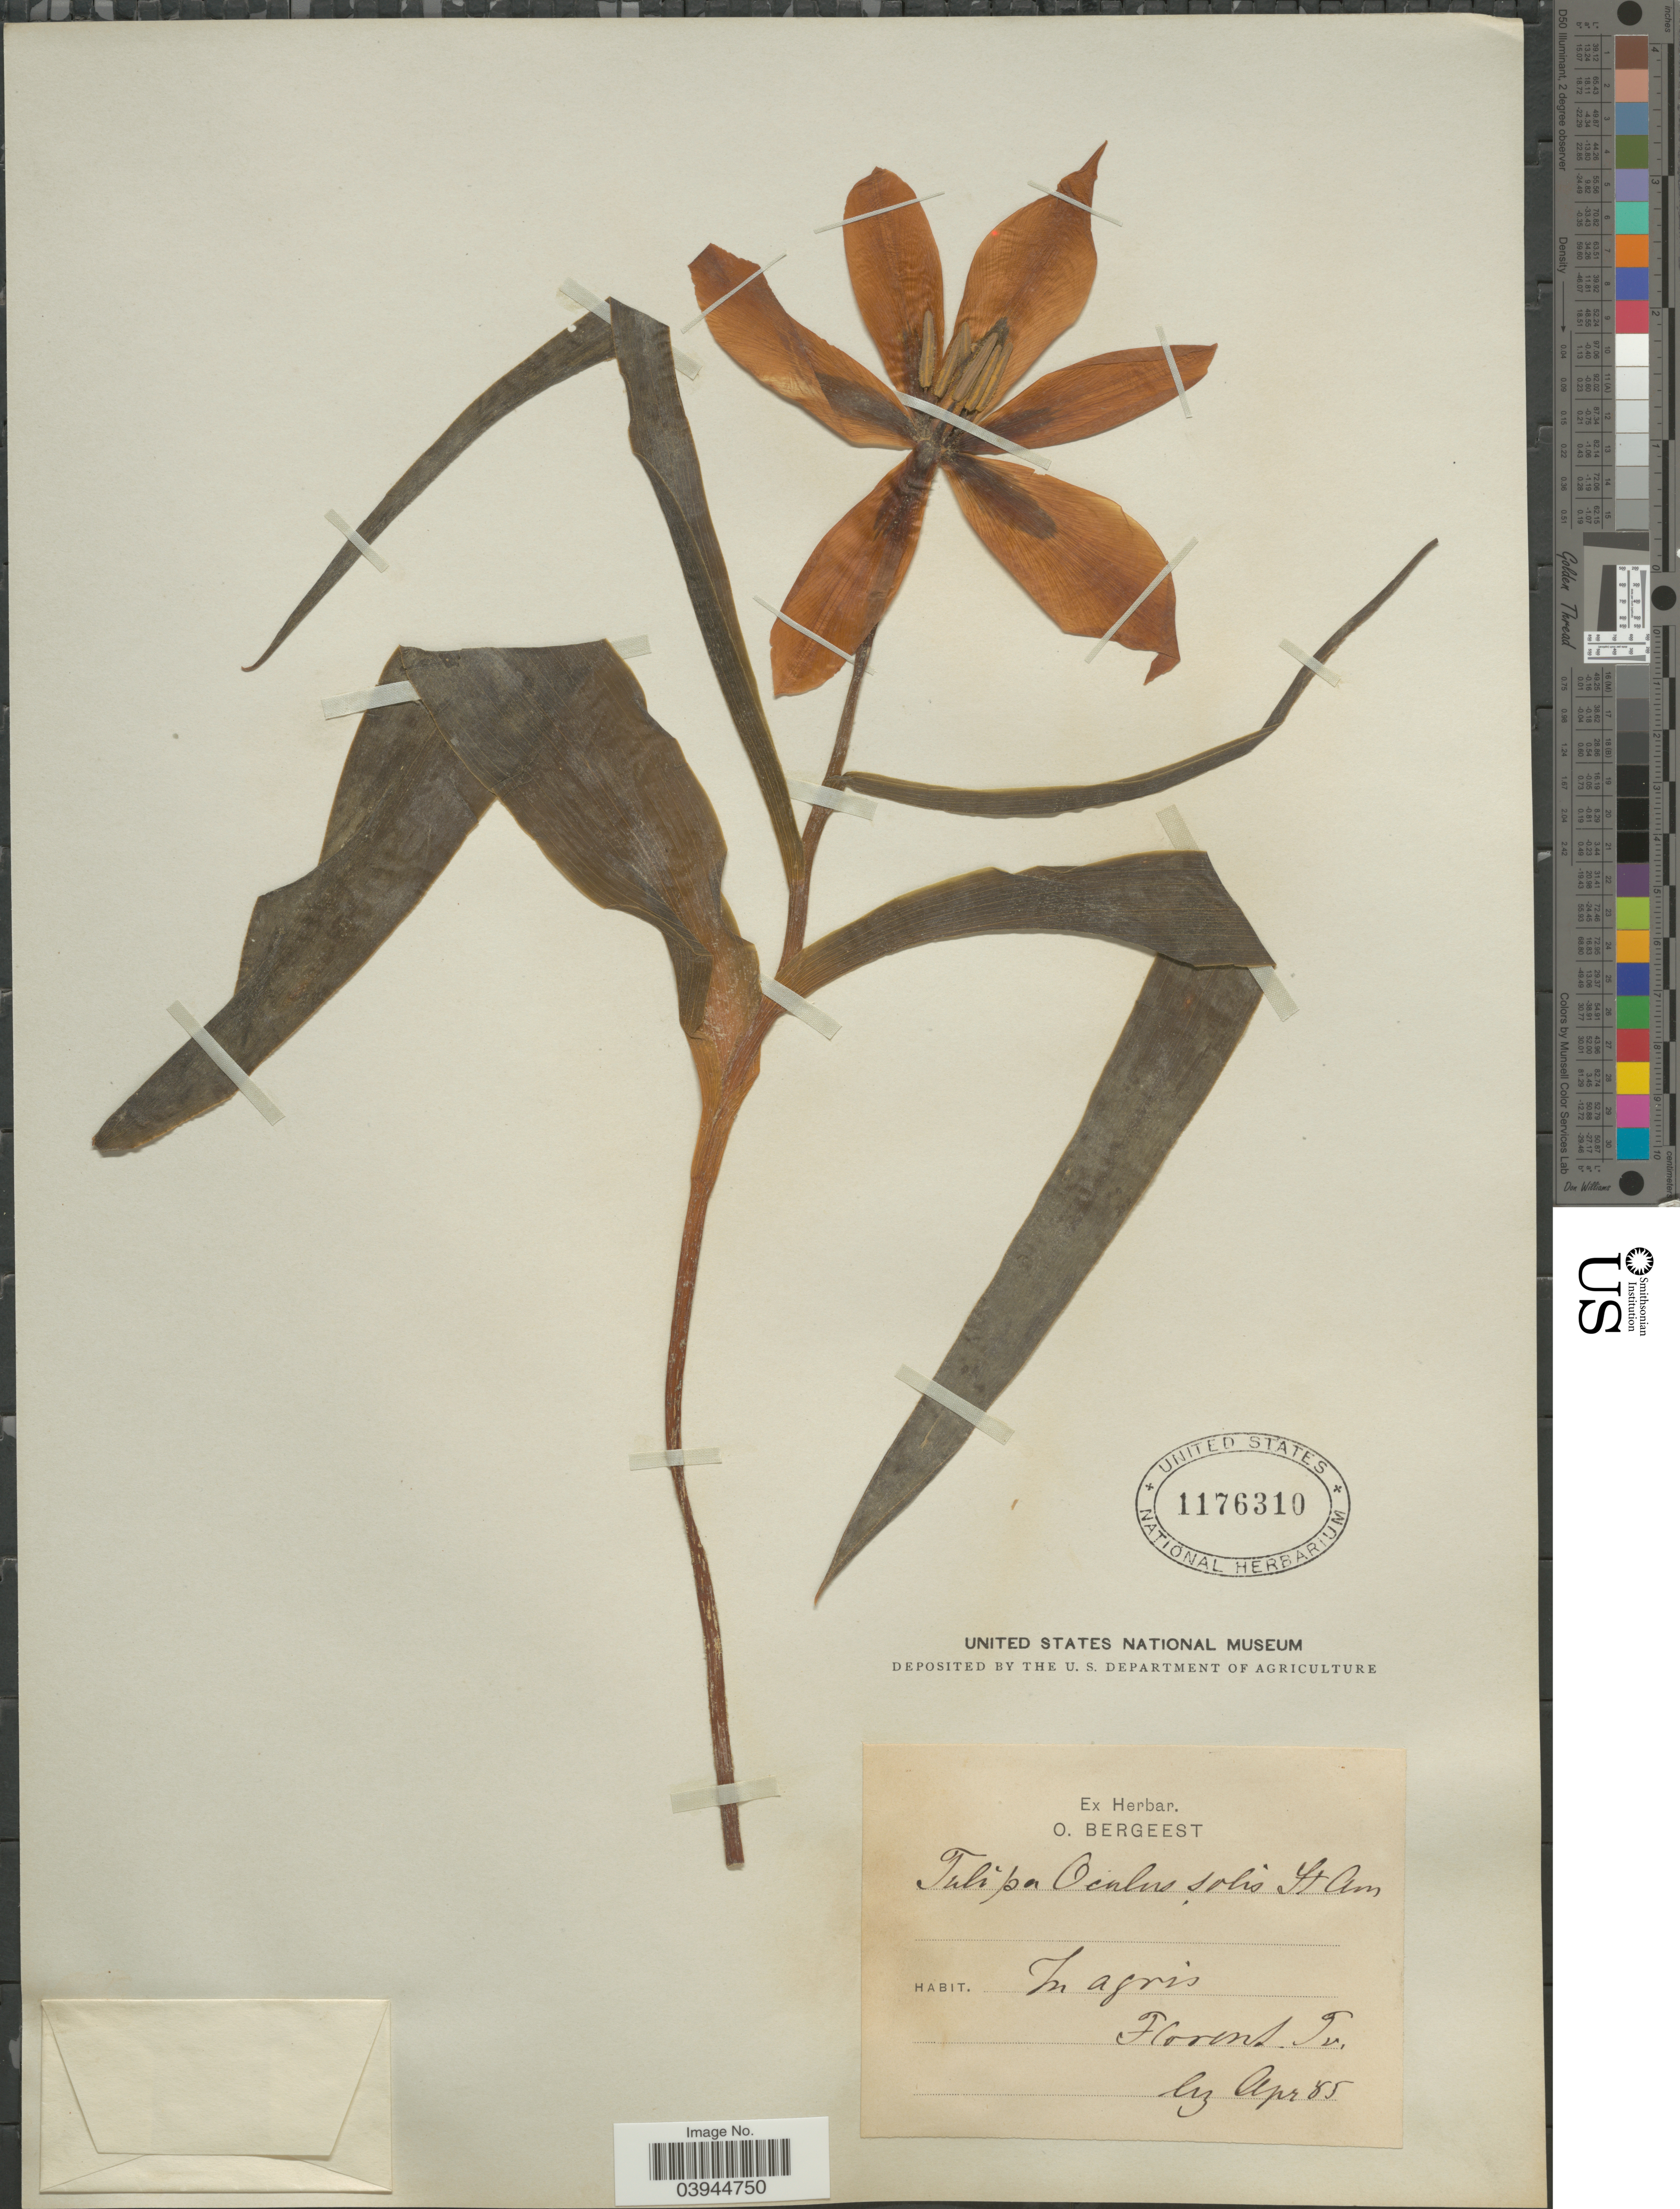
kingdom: Plantae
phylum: Tracheophyta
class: Liliopsida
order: Liliales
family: Liliaceae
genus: Tulipa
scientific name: Tulipa oculus-solis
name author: DC.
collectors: O. Bergeest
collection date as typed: Transcribed d/m/y: /4/85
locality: In agris. Florend Tv.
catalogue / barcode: US 1176310